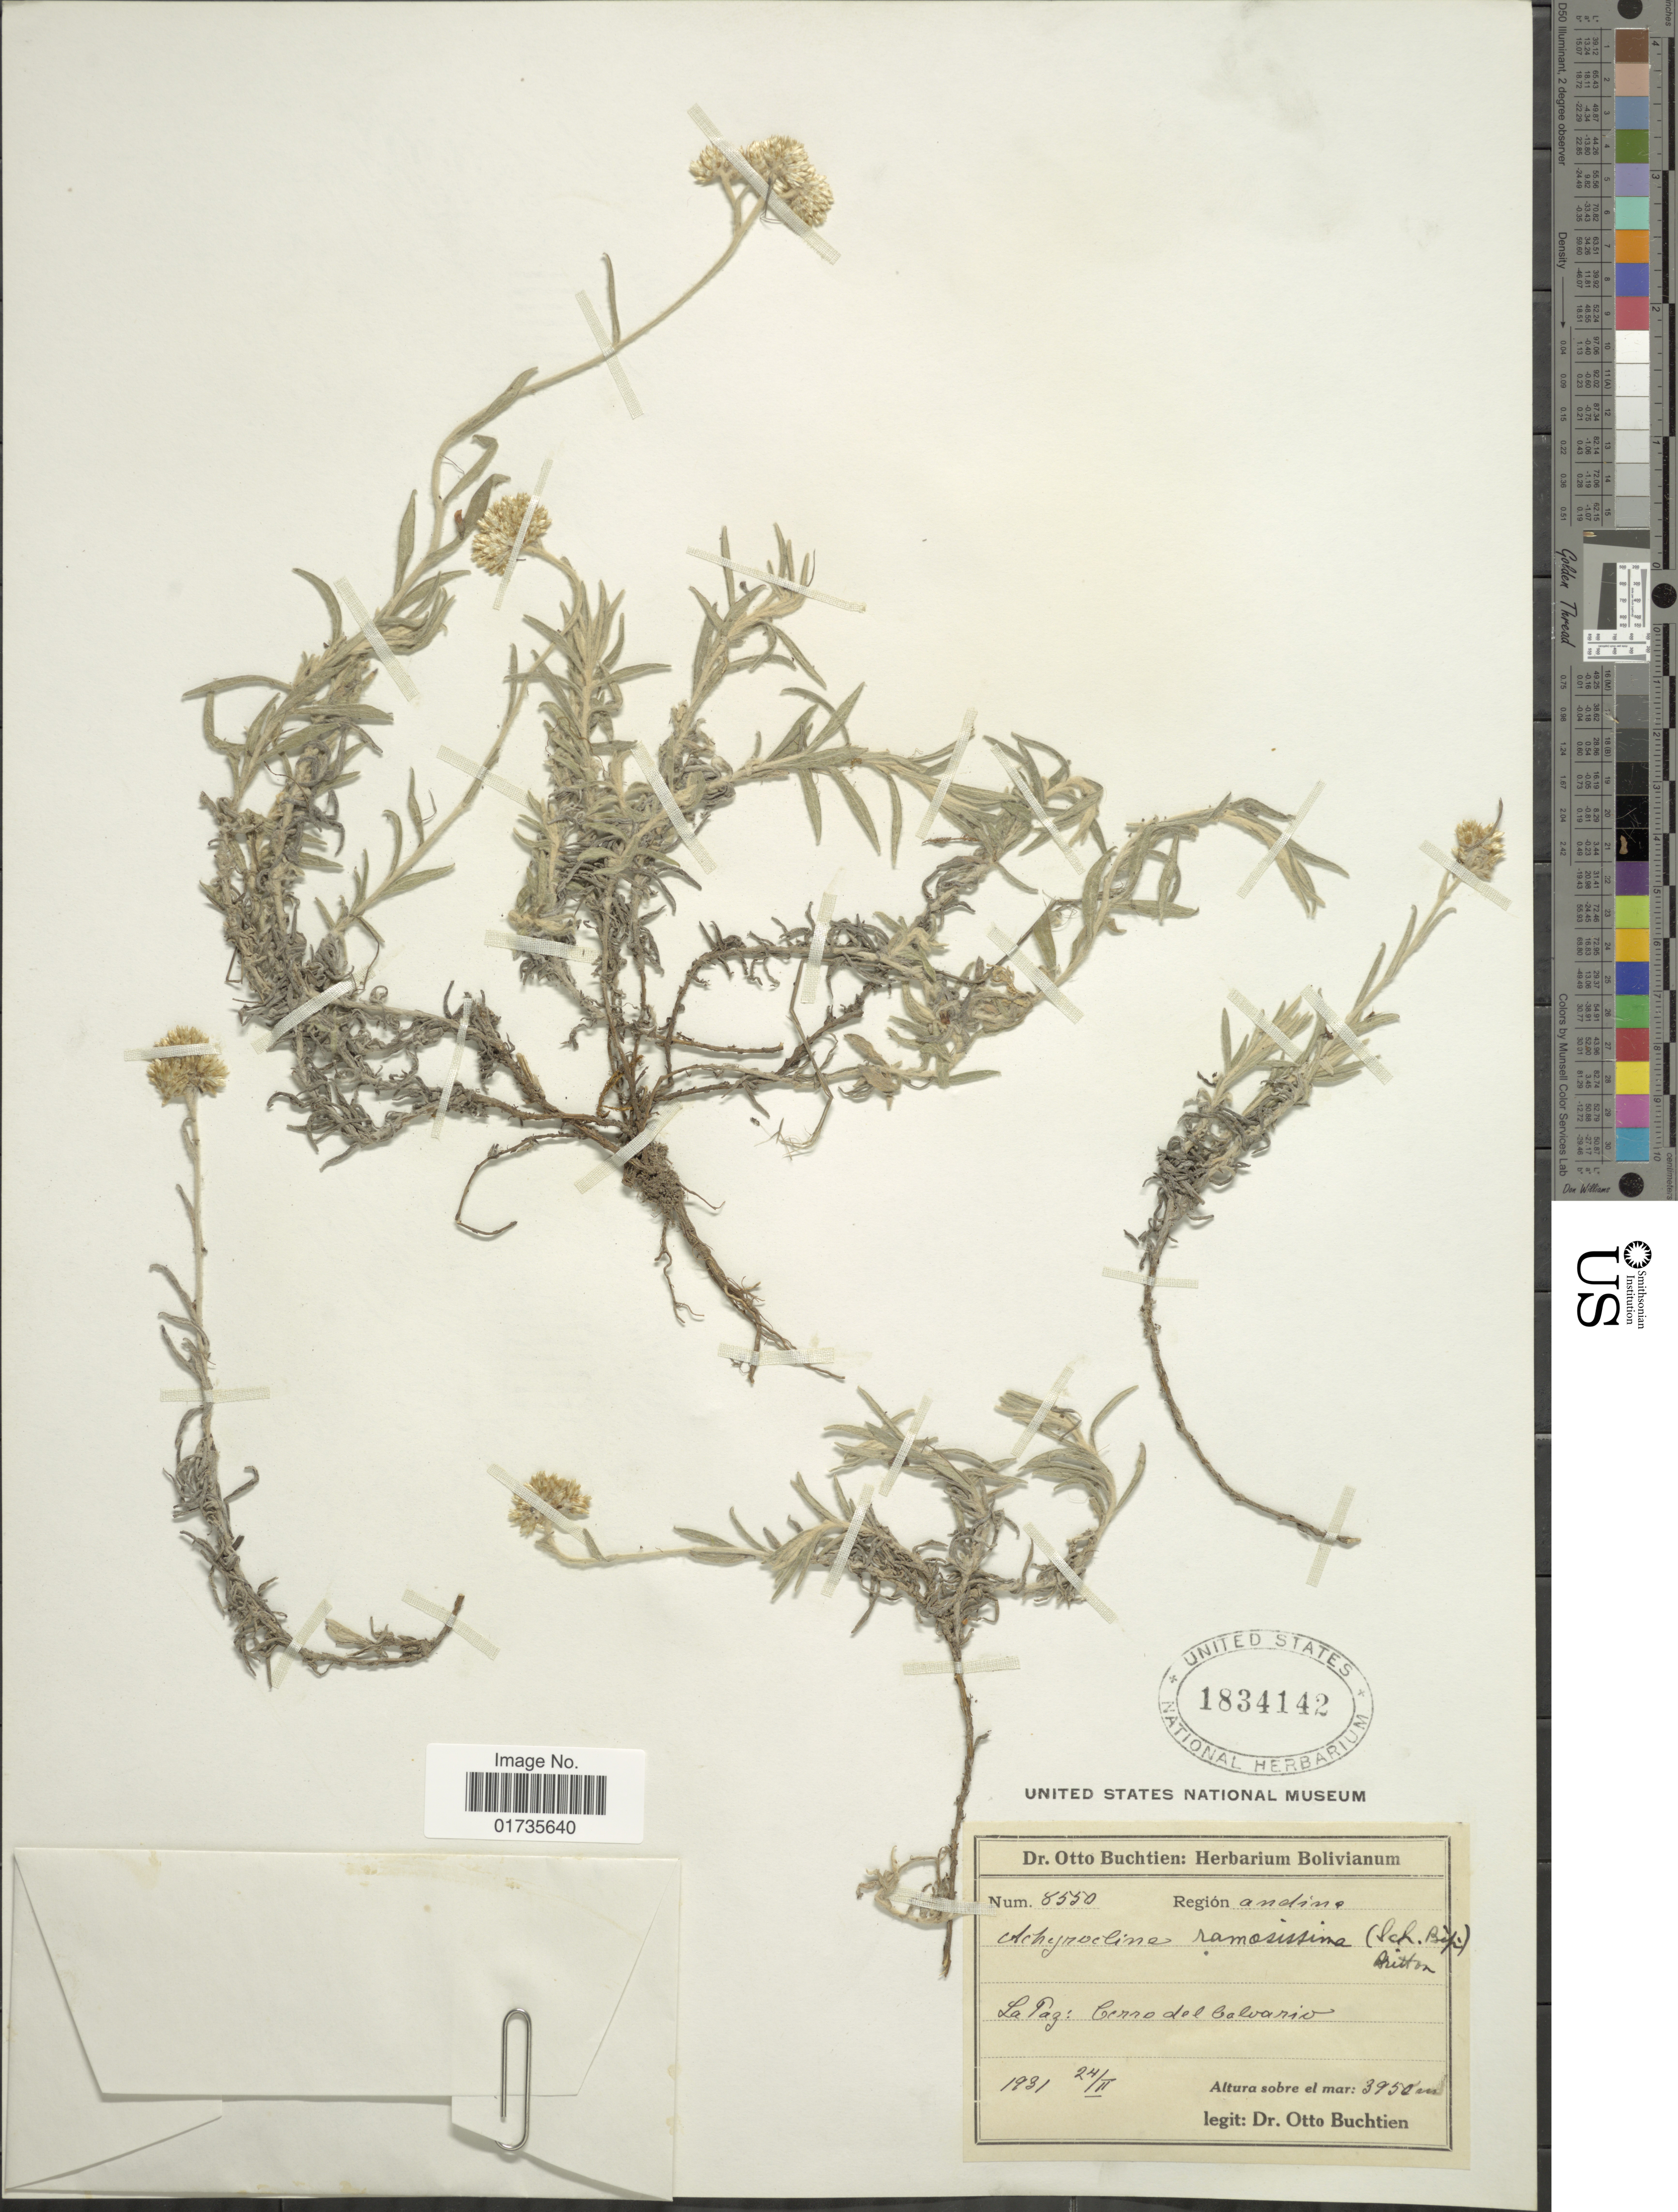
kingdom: Plantae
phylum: Tracheophyta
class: Magnoliopsida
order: Asterales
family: Asteraceae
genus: Achyrocline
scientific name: Achyrocline ramosissima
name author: (Sch. Bip.) Britton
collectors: O. Buchtien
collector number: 8550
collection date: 1931-02-24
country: Bolivia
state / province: La Paz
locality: La Paz: Cerro del Calvario. Region anidno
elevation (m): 3950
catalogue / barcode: US 1834142